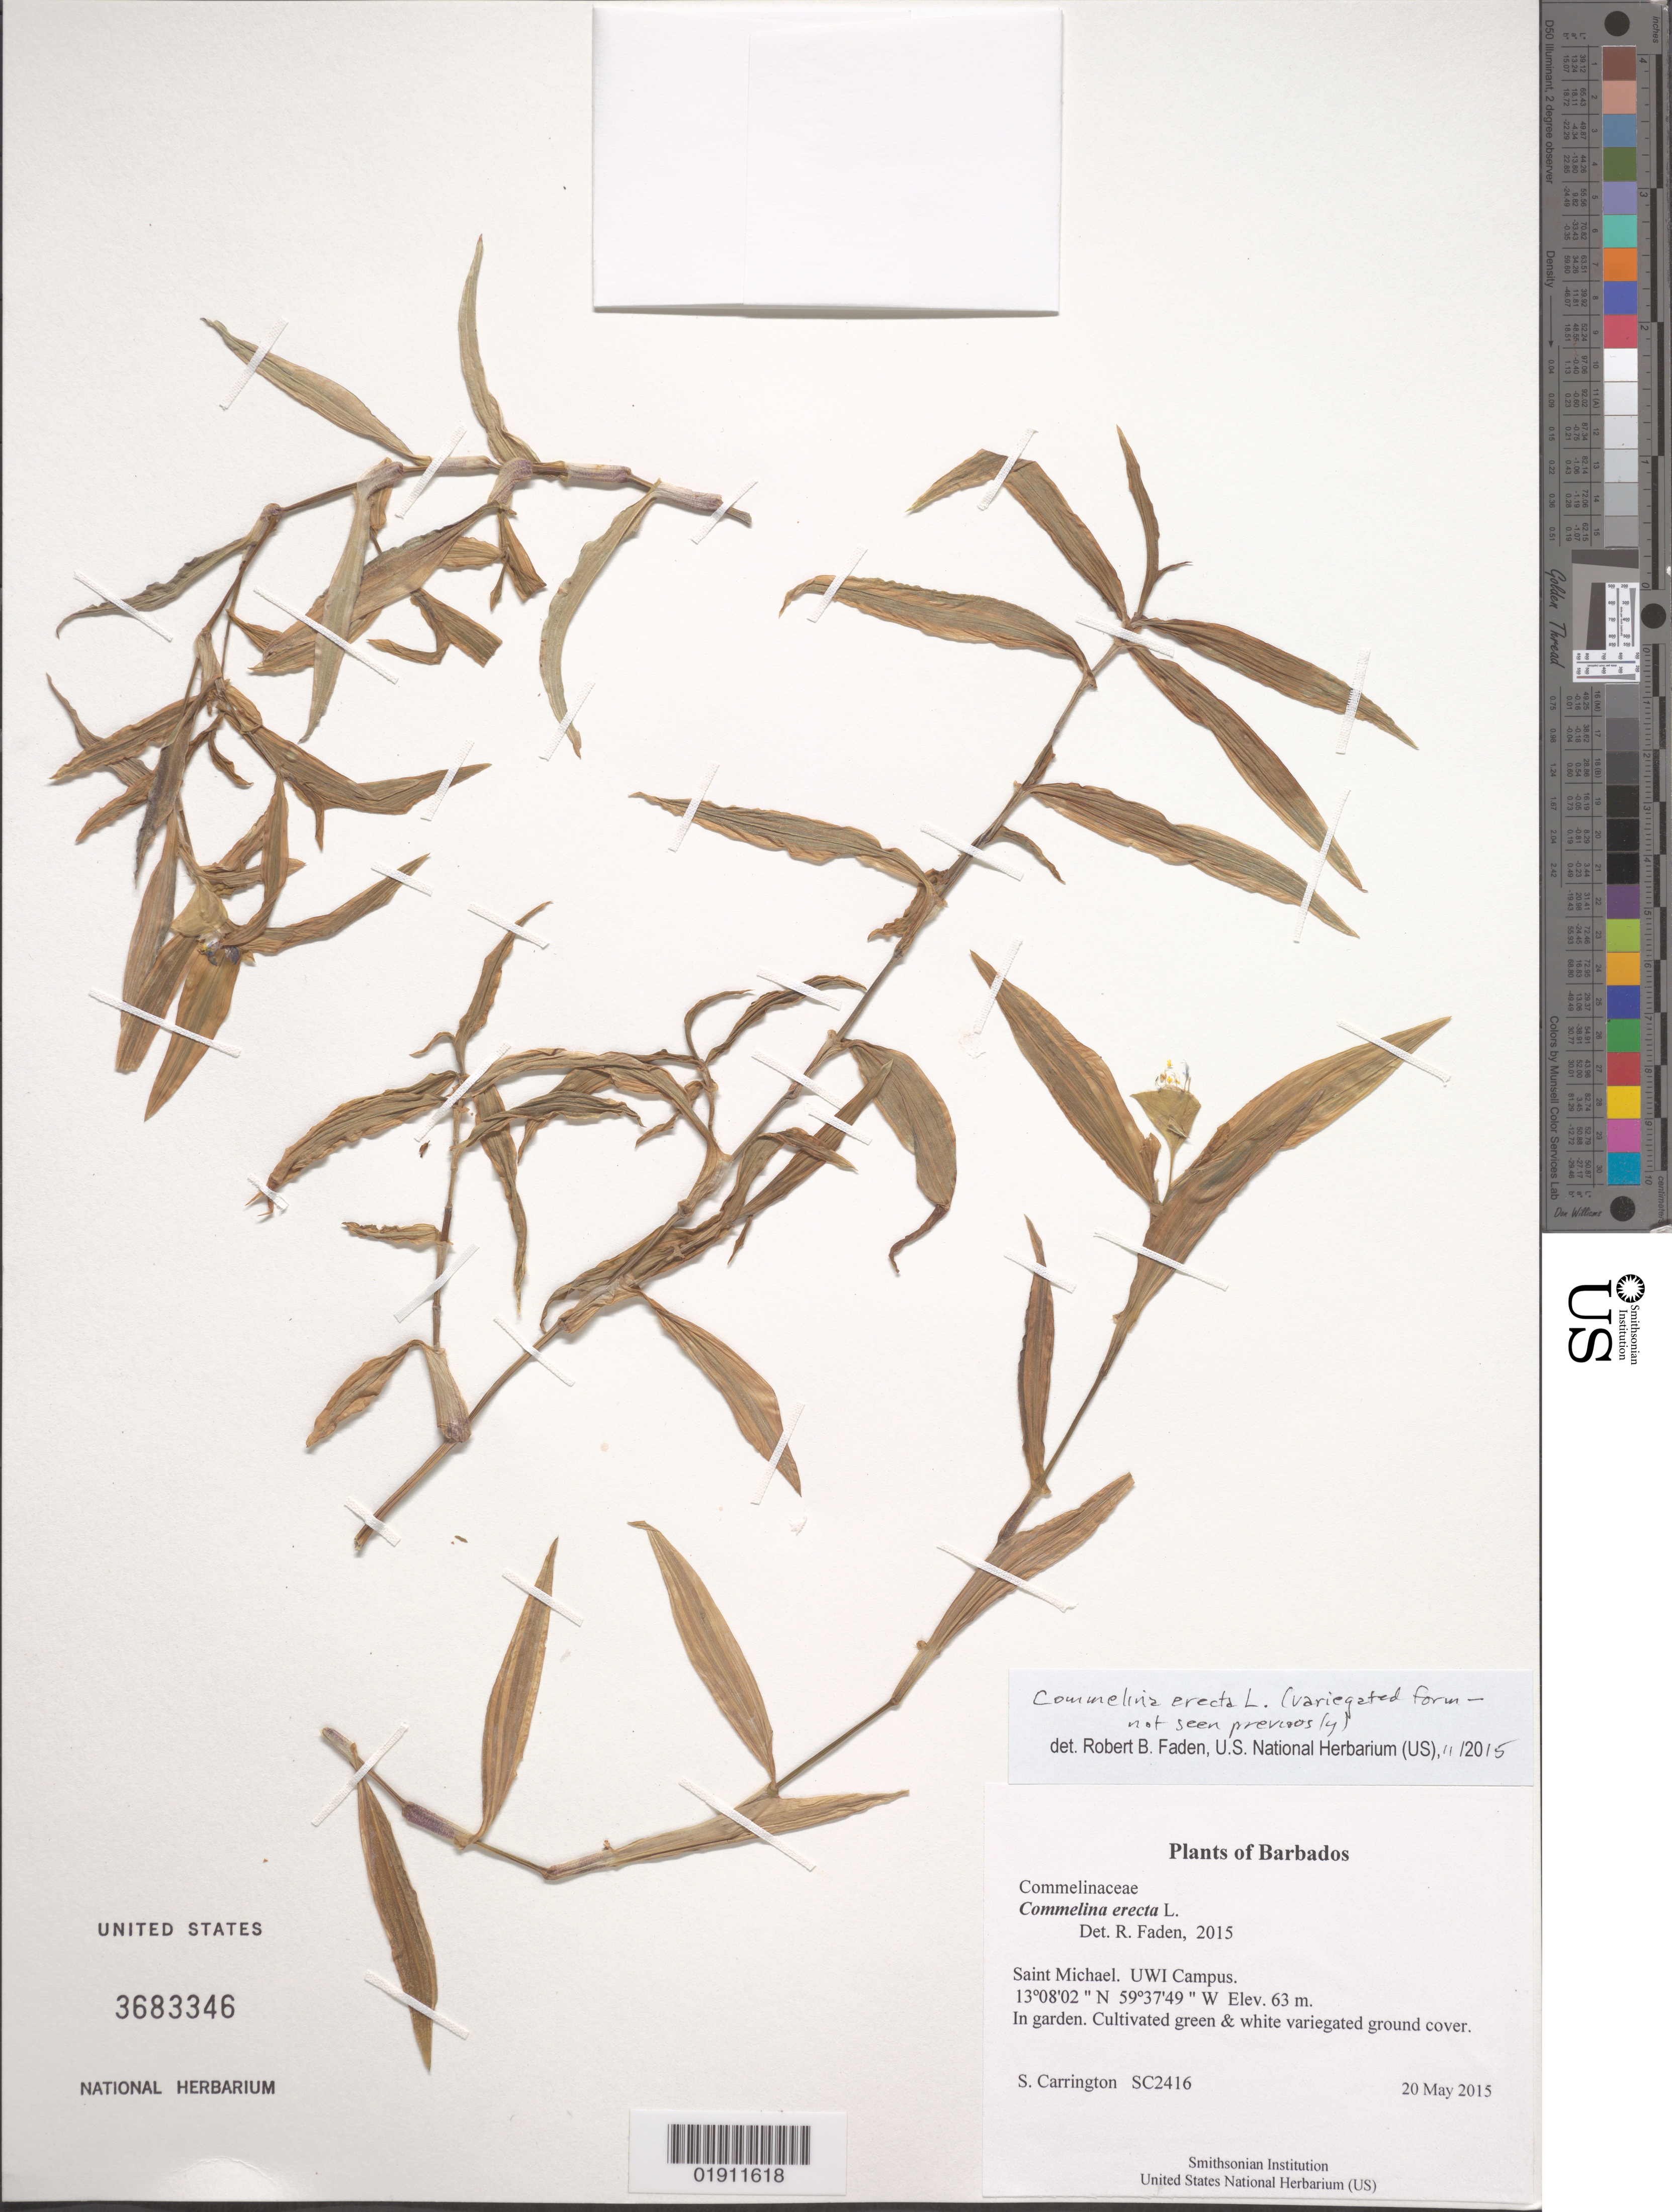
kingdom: Plantae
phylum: Tracheophyta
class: Liliopsida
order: Commelinales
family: Commelinaceae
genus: Commelina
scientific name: Commelina erecta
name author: L.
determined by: Faden, Robert B., (US), Smithsonian Institution - National Museum of Natural History (UNITED STATES)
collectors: C. M. S. Carrington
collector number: SC2416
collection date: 2015-05-20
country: Barbados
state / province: Saint Michael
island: Barbados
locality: UWI Campus, St Michael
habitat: Garden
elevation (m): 63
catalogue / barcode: US 3683346